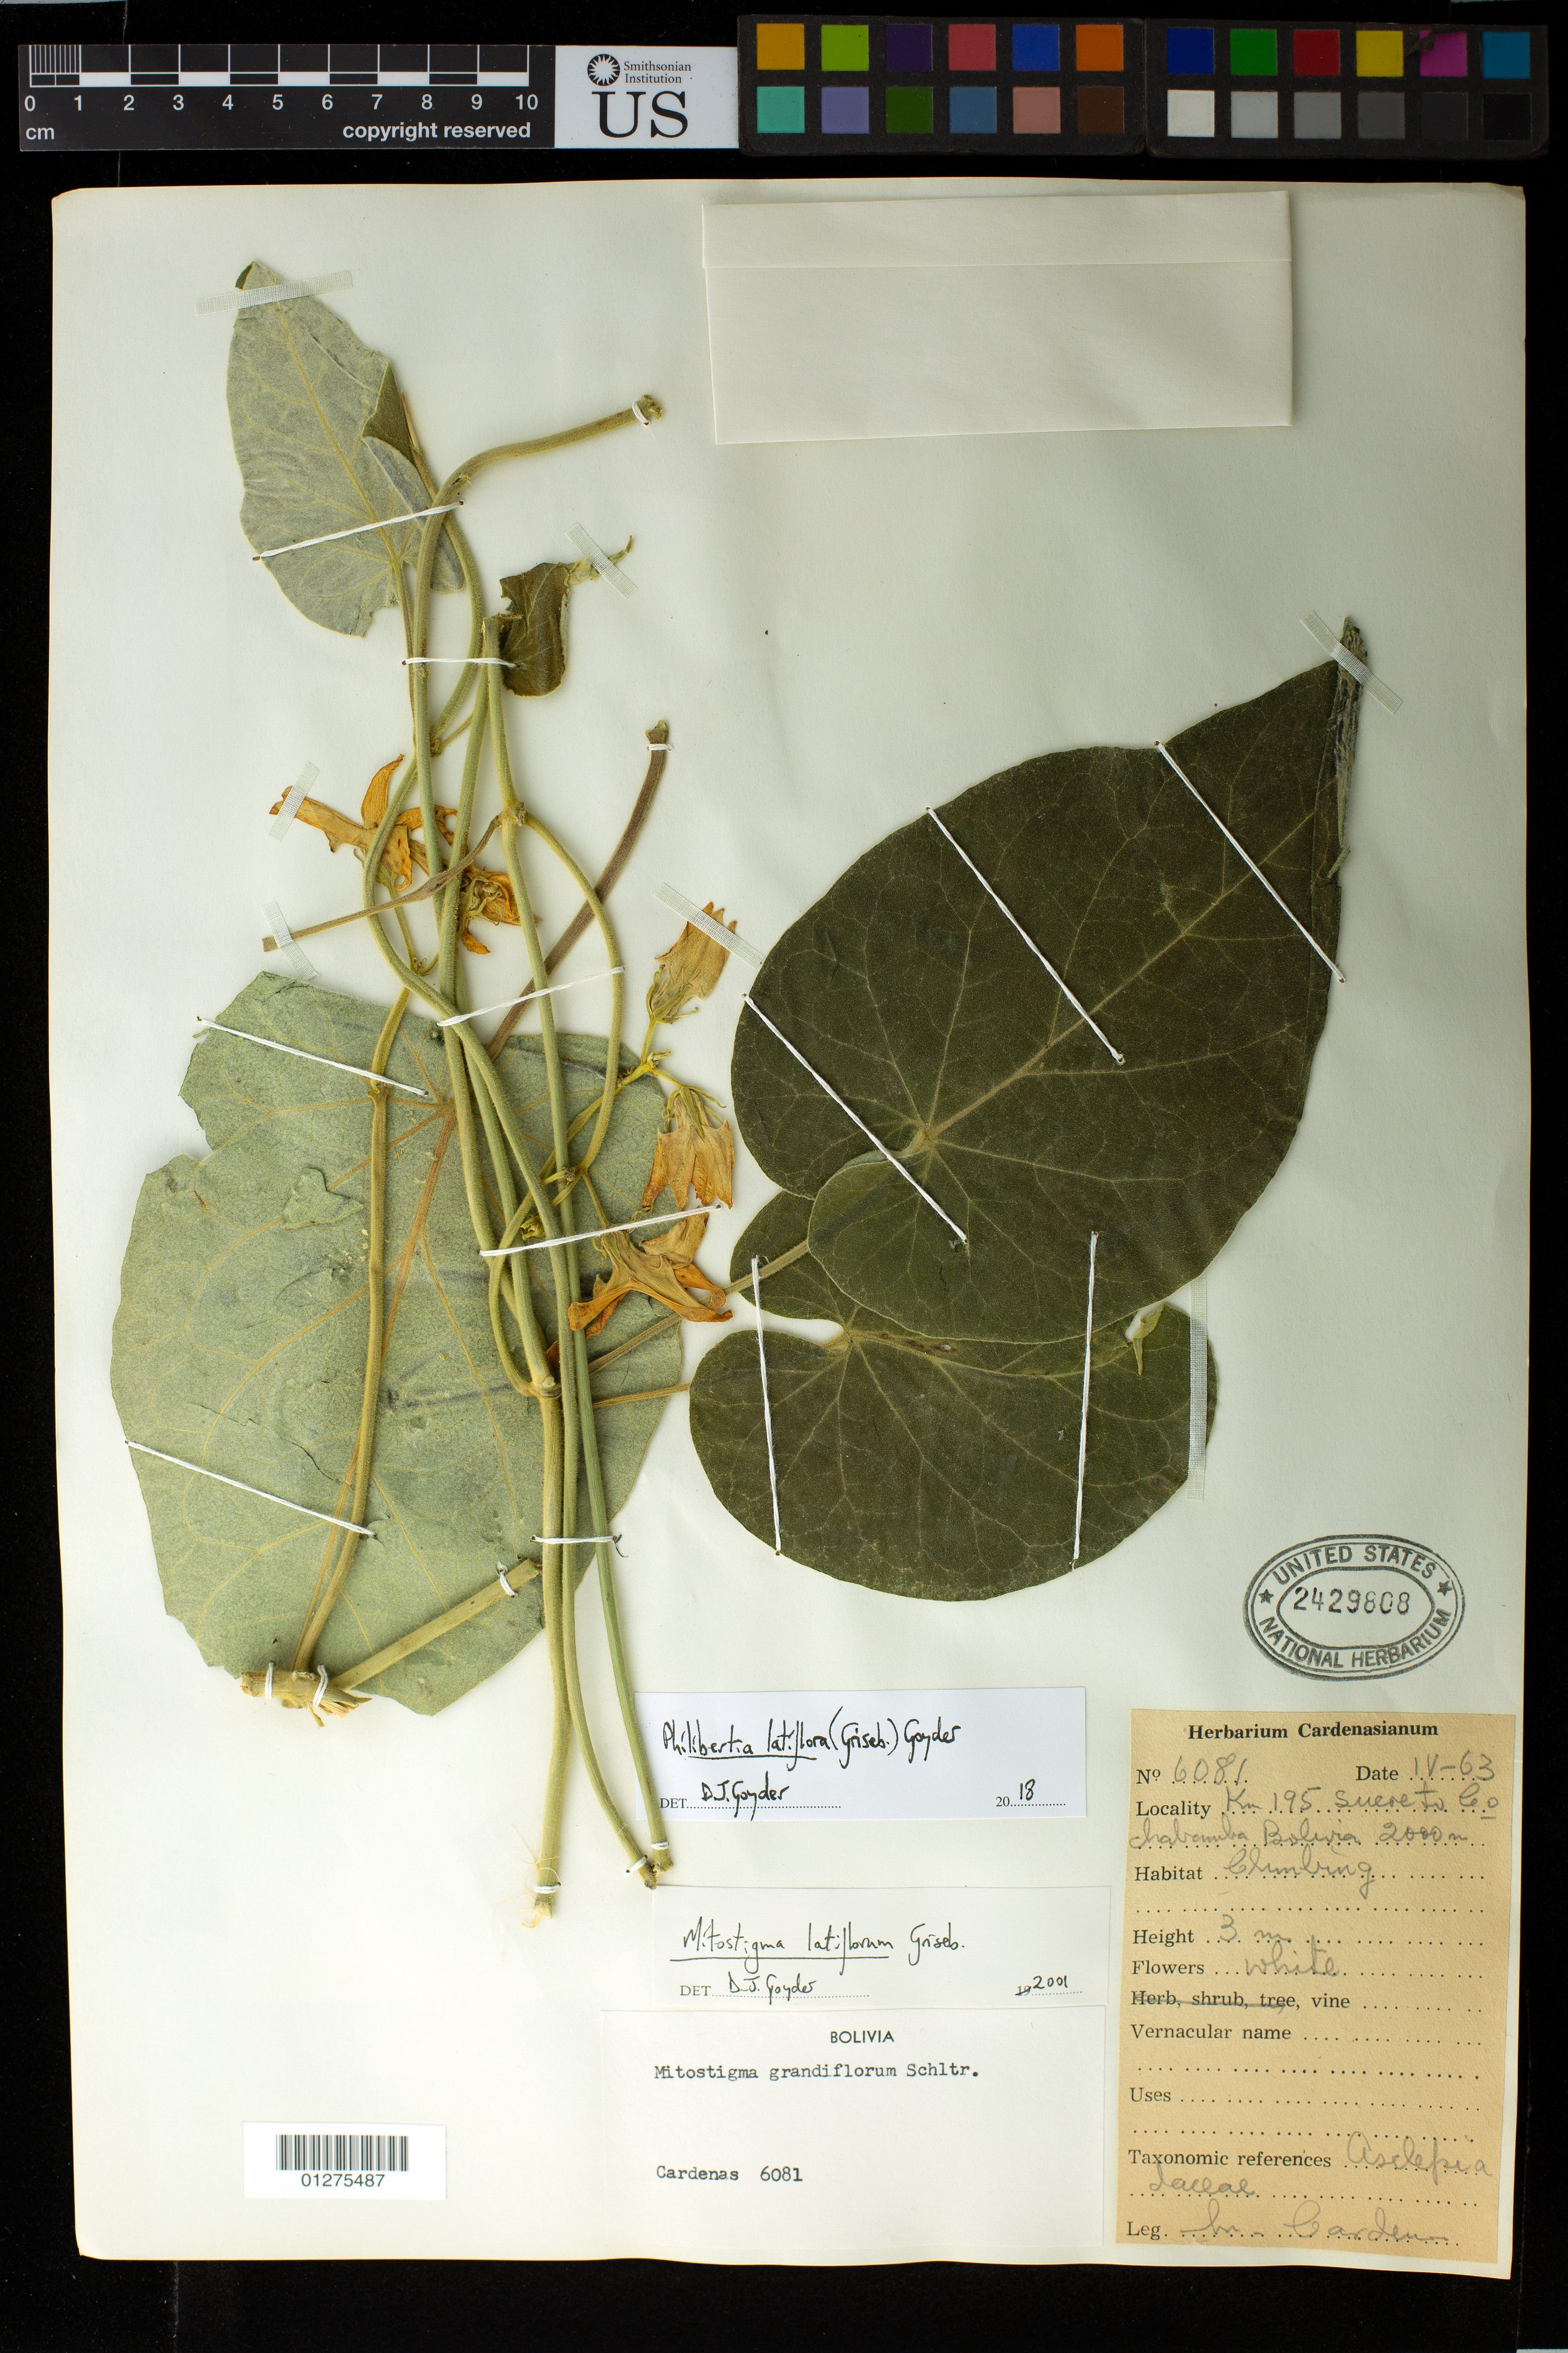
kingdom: Plantae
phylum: Tracheophyta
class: Magnoliopsida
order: Gentianales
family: Apocynaceae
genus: Philibertia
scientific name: Philibertia latiflora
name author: (Griseb.) Goyder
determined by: Goyder, D. J.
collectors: M. Cárdenas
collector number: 6081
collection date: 1963-04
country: Bolivia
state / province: Chuquisaca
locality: Km 195 Sucre to Cochabamba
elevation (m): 2000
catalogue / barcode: US 2429808